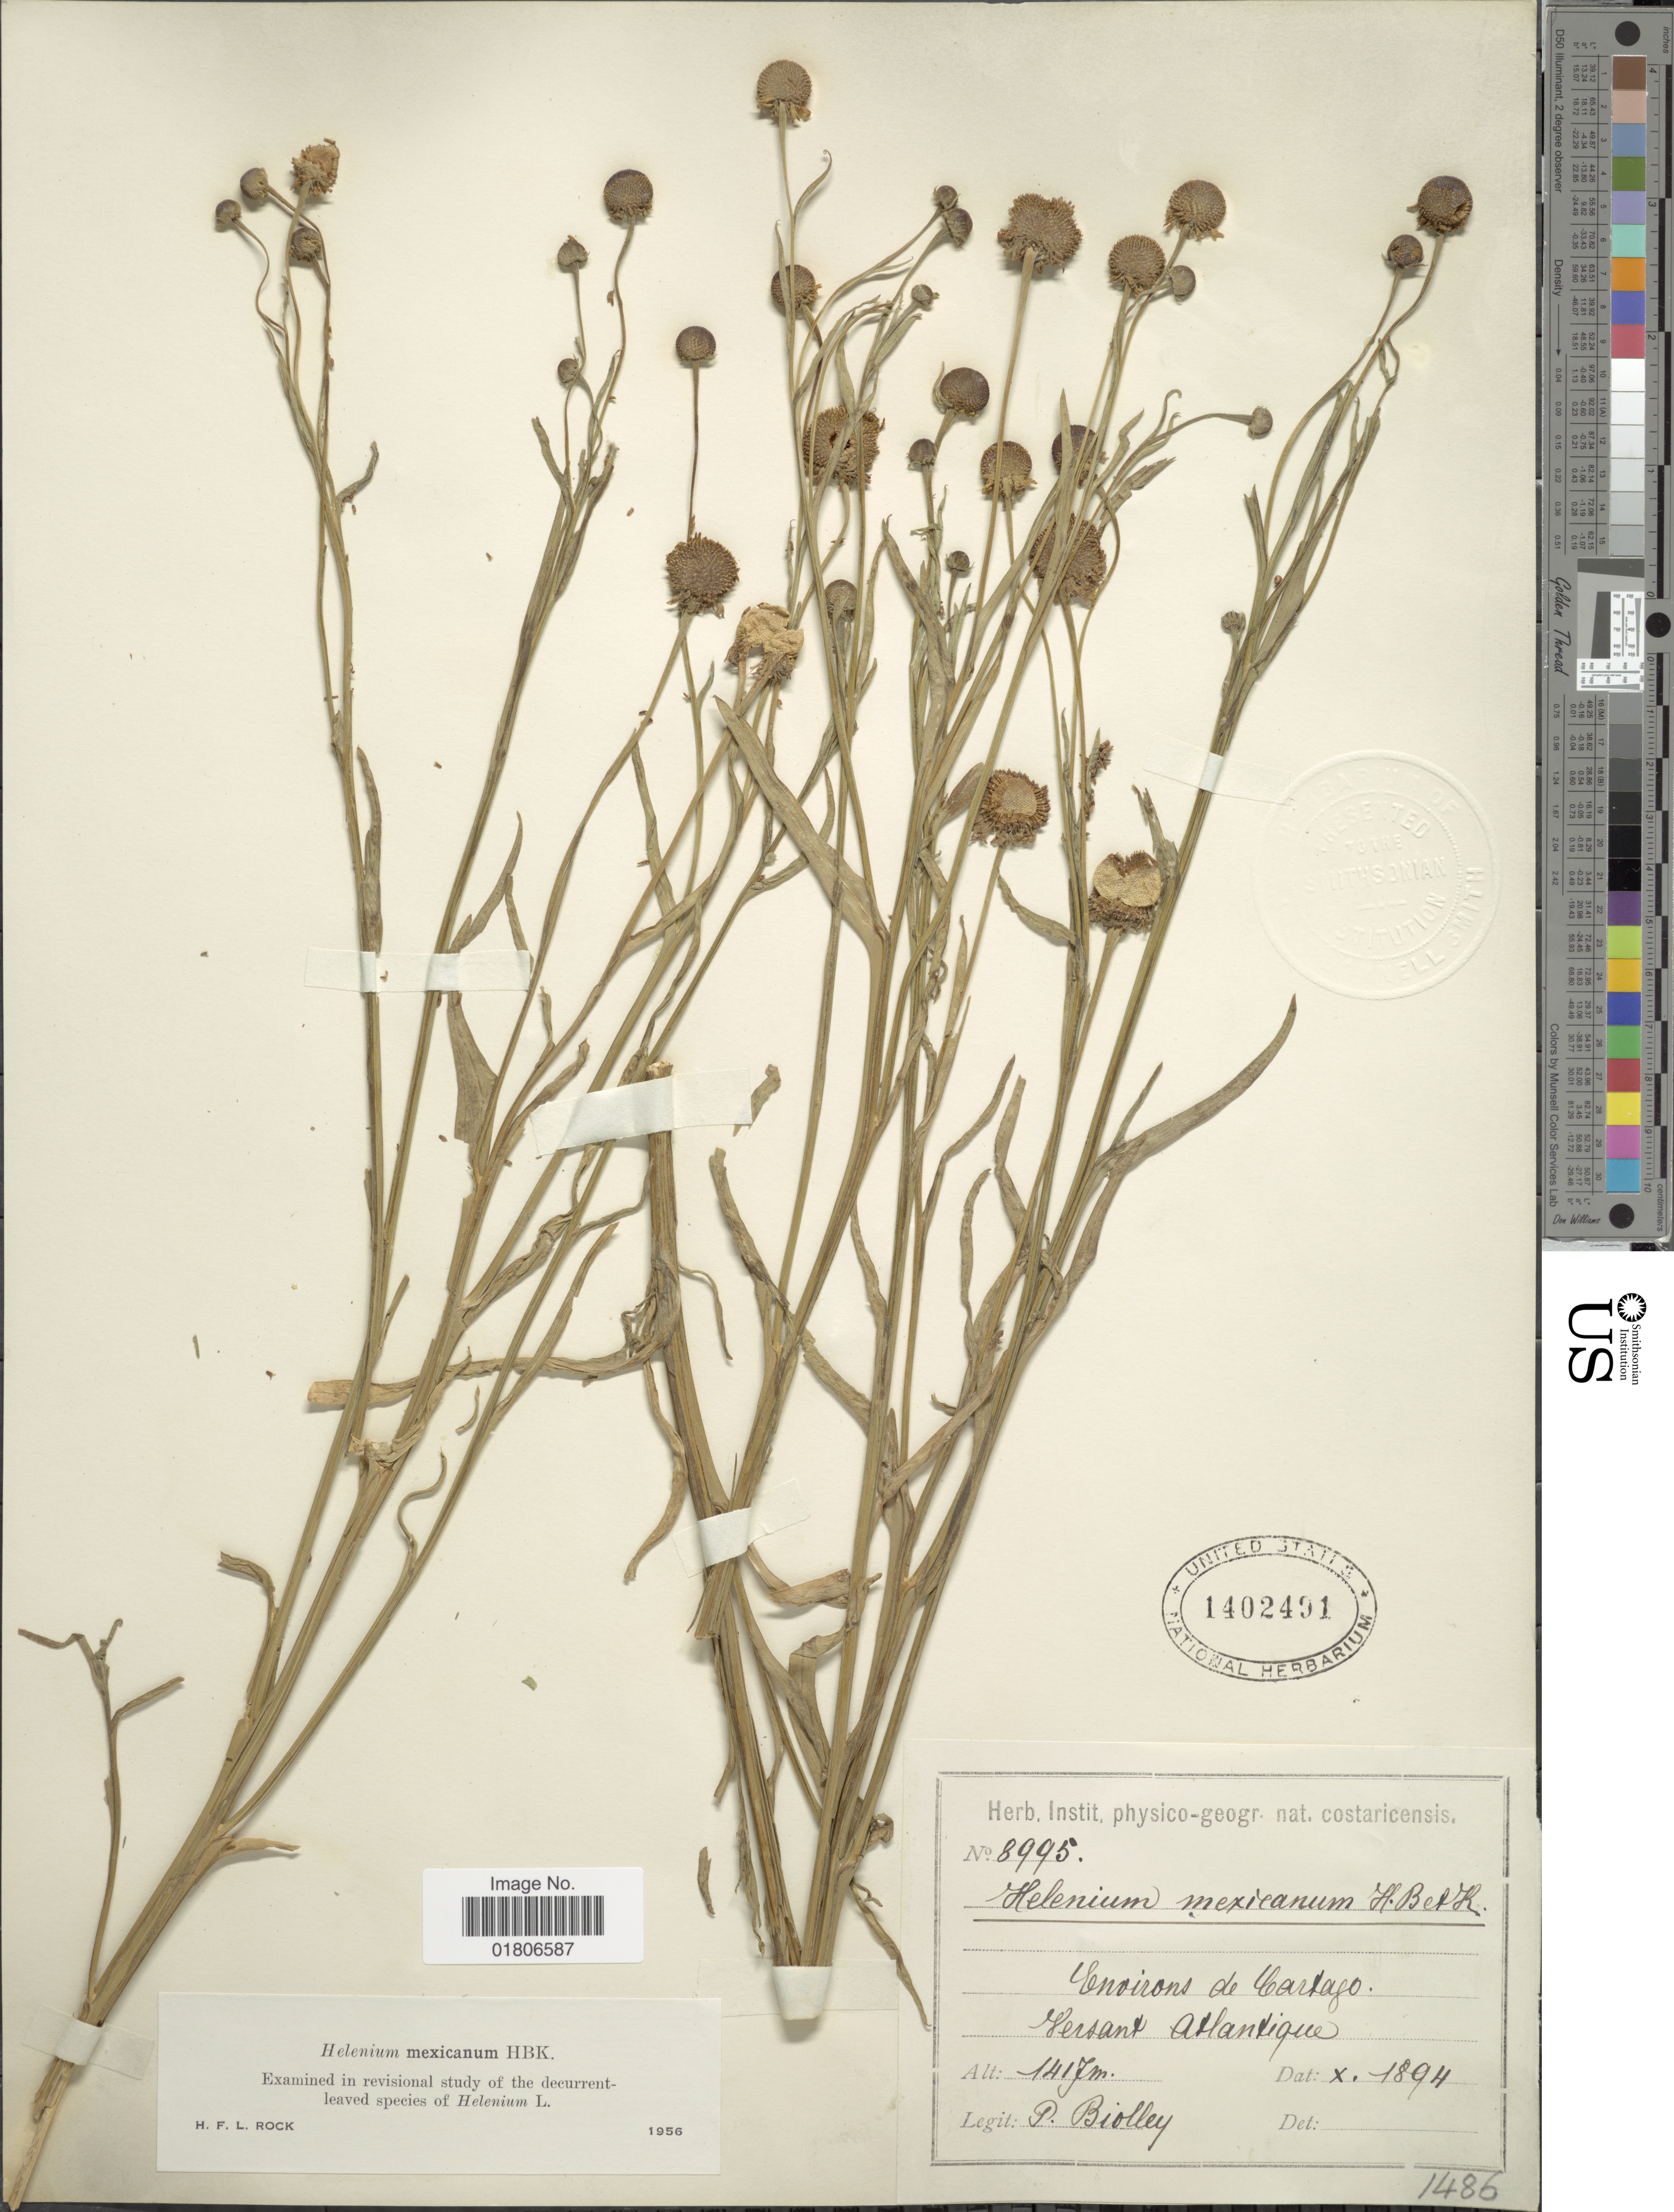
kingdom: Plantae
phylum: Tracheophyta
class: Magnoliopsida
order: Asterales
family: Asteraceae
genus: Helenium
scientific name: Helenium mexicanum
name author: Kunth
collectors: P. Biolley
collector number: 8995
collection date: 1894-10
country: Costa Rica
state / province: Cartago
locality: Environs de Cartago. Hersant Atlantique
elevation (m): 1417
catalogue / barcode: US 1402491